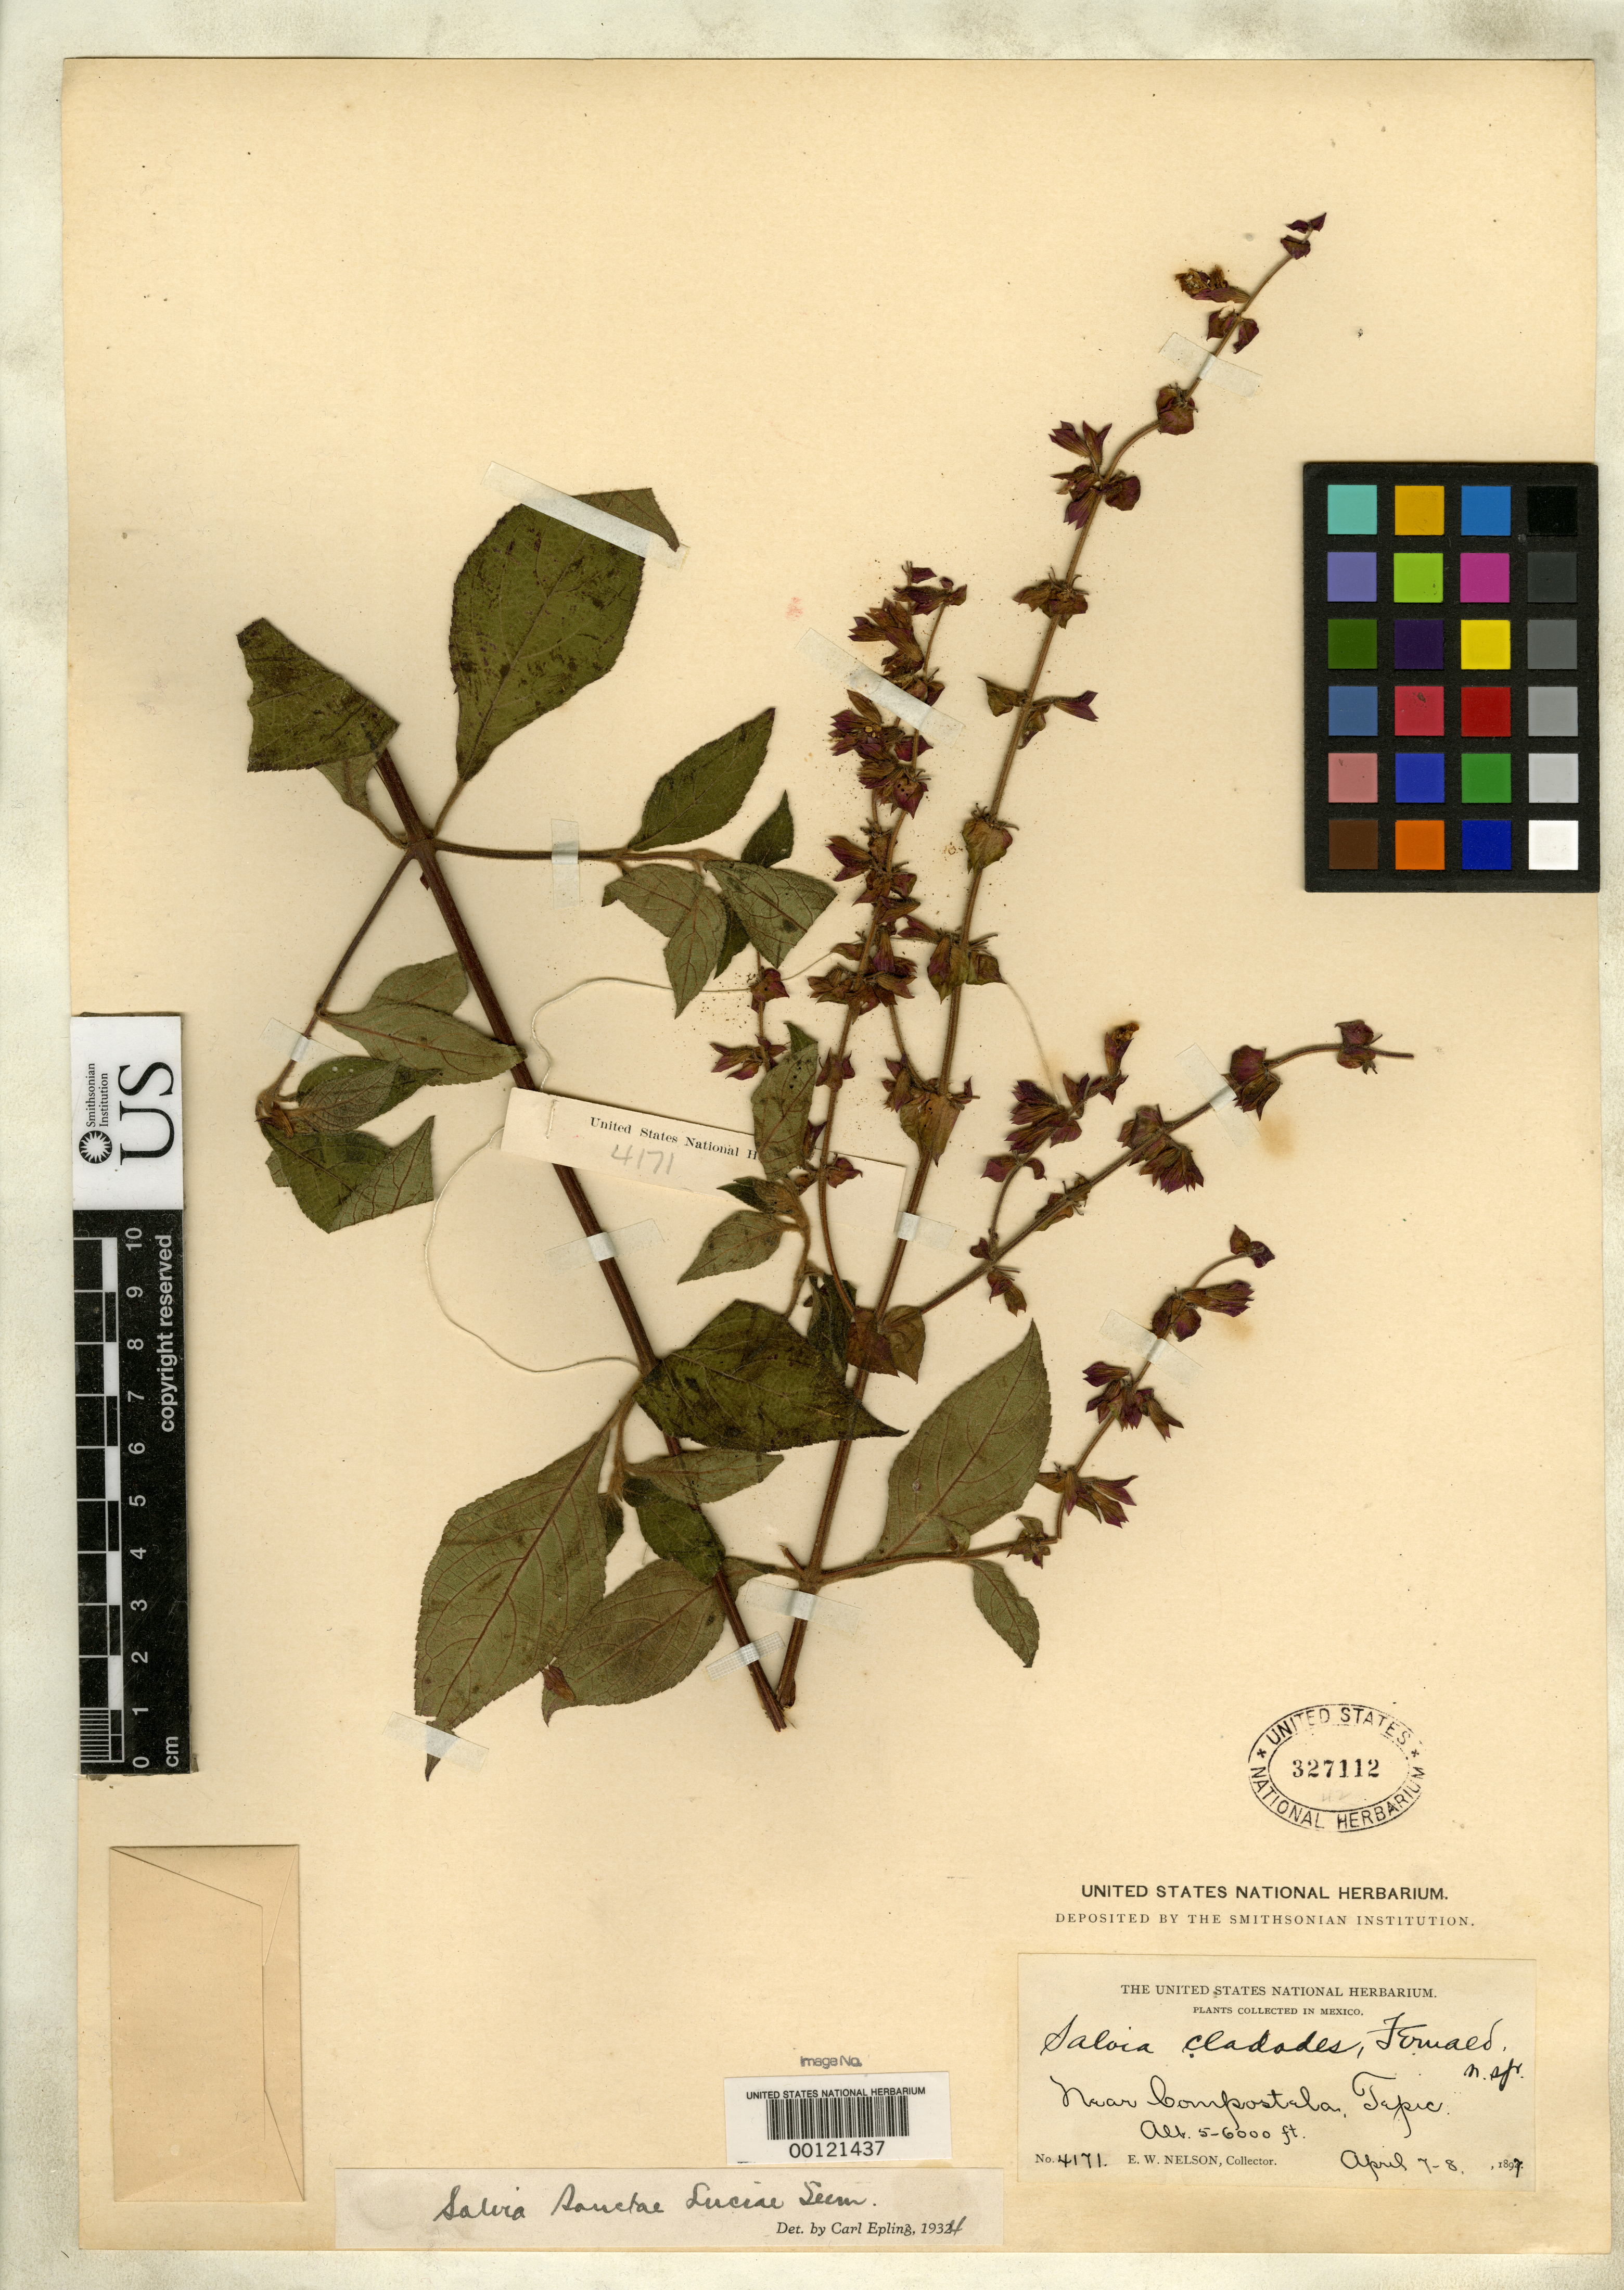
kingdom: Plantae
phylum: Tracheophyta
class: Magnoliopsida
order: Lamiales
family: Lamiaceae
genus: Salvia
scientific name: Salvia cladodes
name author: Fernald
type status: Isolectotype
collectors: E. W. Nelson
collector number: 4171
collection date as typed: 07 Apr 1897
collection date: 1897-04-07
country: Mexico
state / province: Nayarit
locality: Tepic, near Compostela.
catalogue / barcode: US 327112